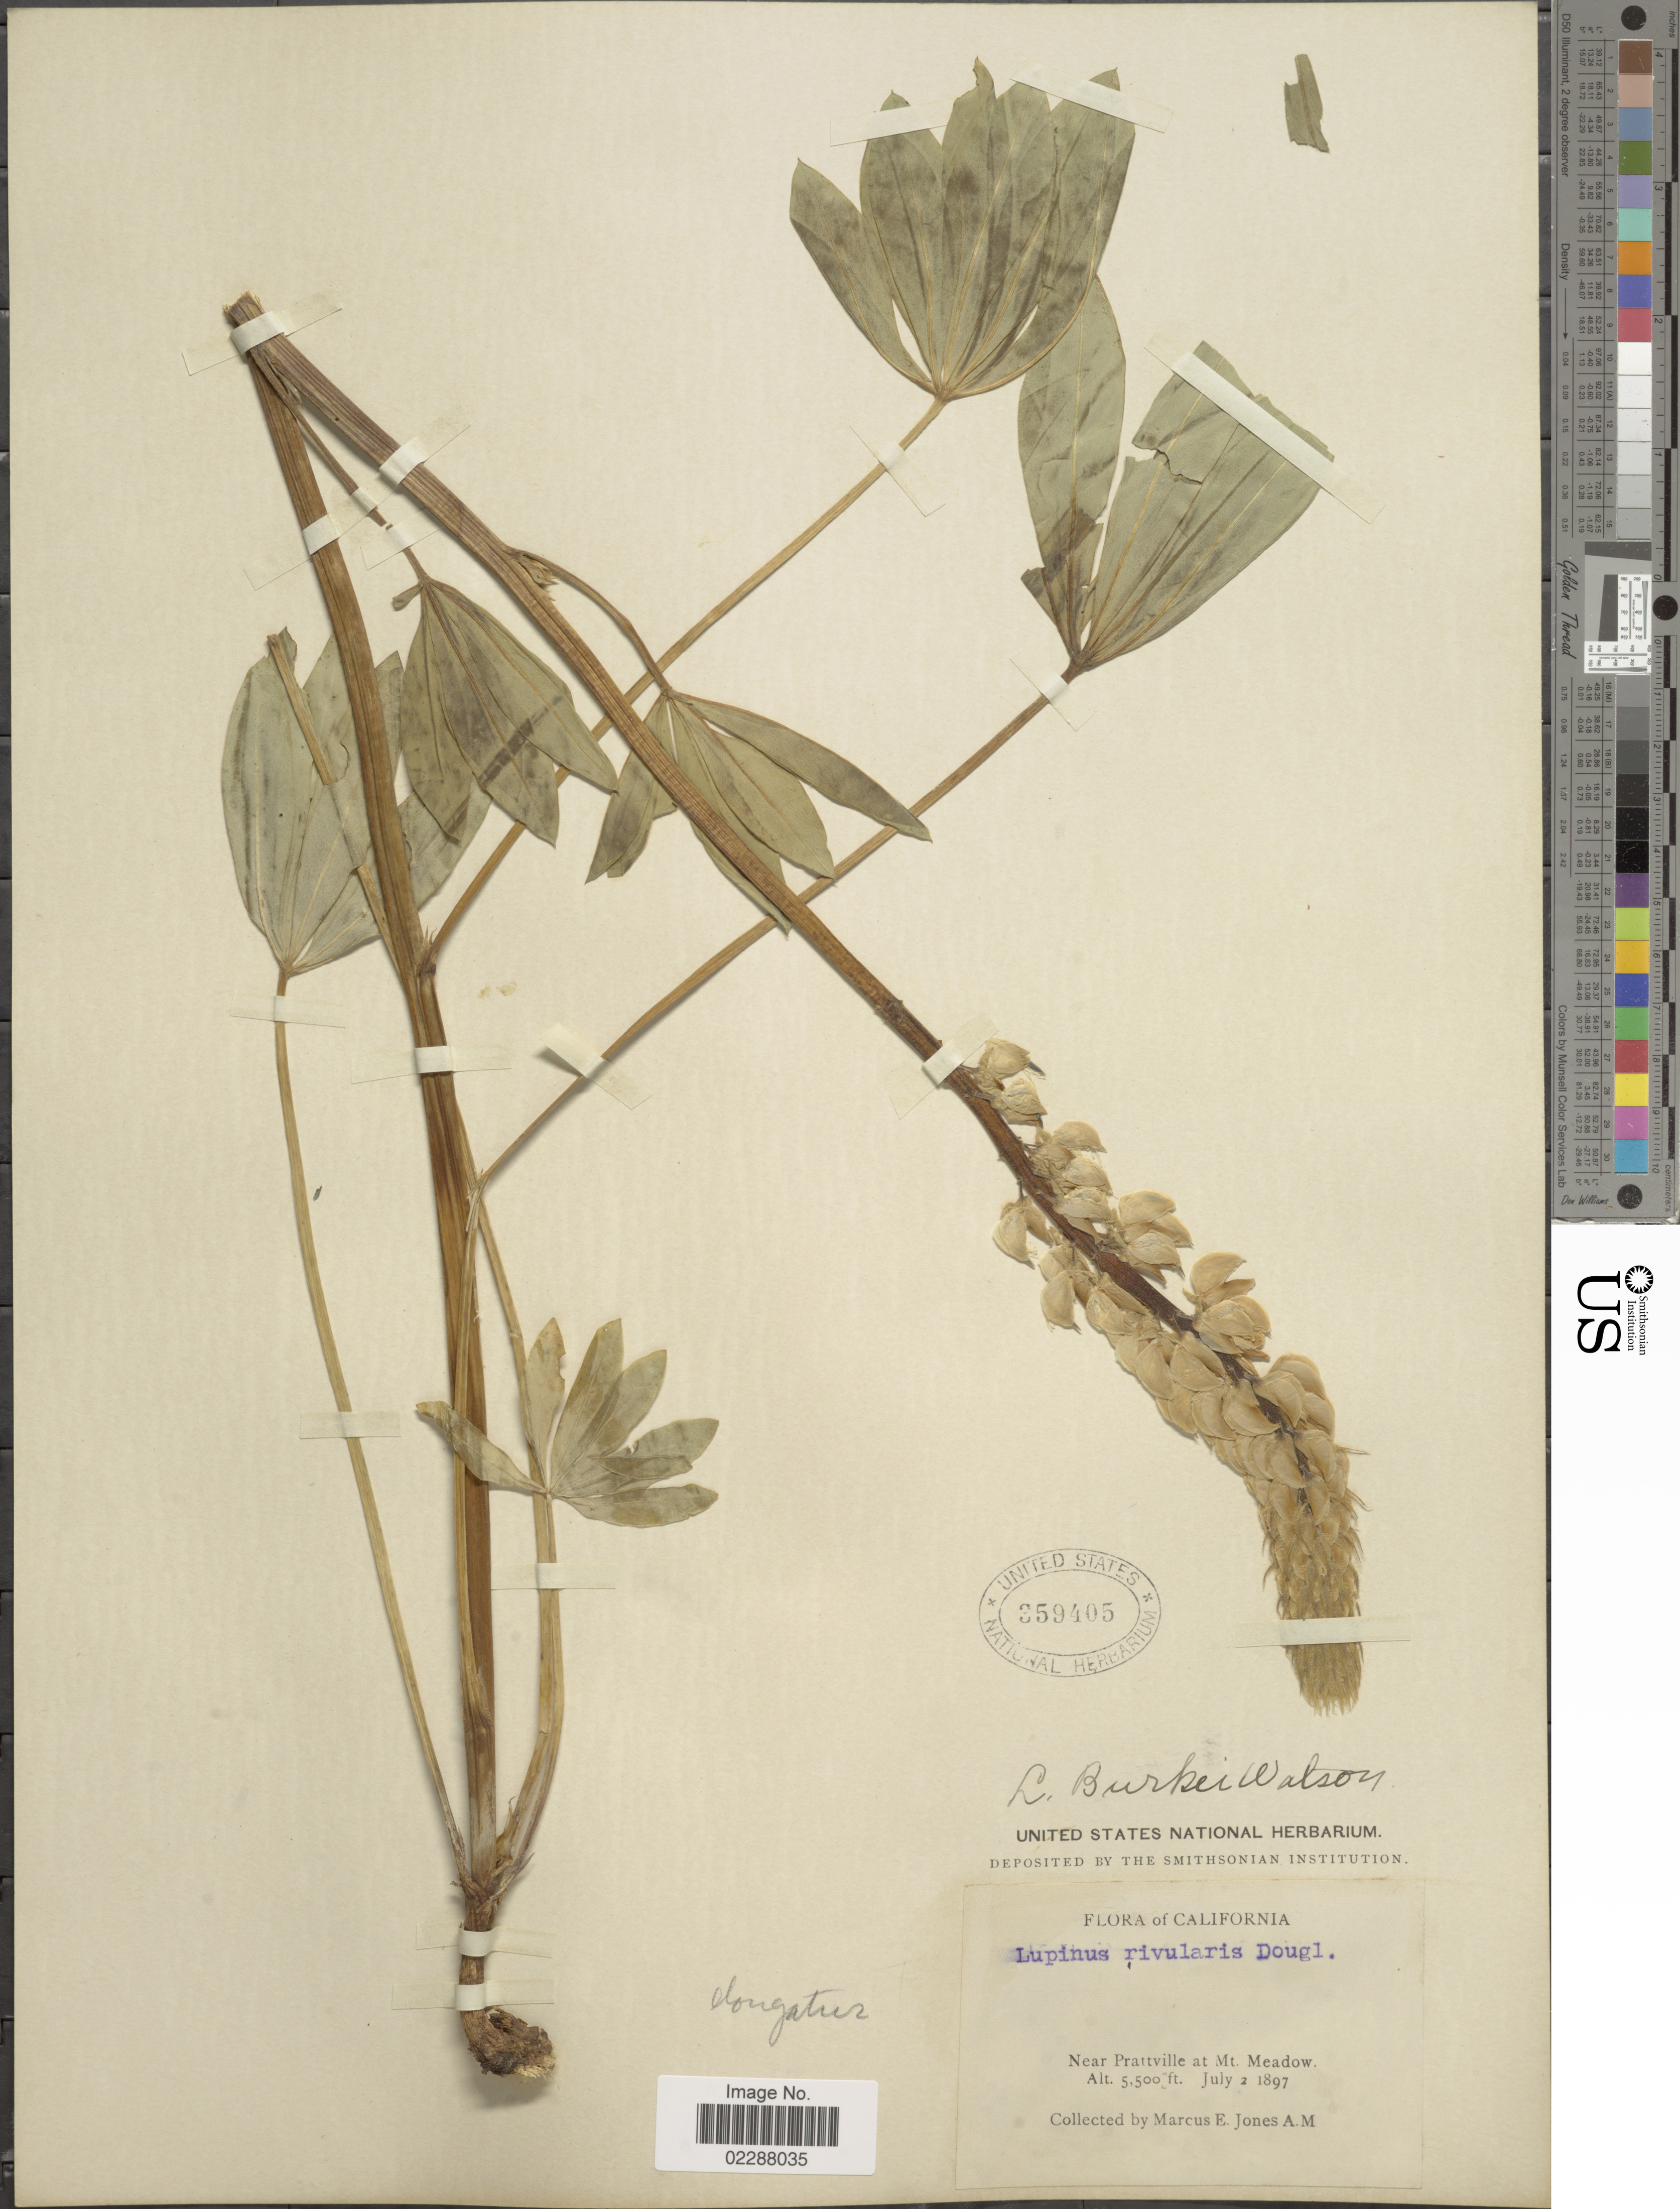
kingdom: Plantae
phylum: Tracheophyta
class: Magnoliopsida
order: Fabales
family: Fabaceae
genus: Lupinus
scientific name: Lupinus superbus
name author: A. Heller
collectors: M. E. Jones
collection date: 1897-07-02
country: United States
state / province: California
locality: Near Prattville at Mt. Meadow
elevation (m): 1676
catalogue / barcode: US 359405